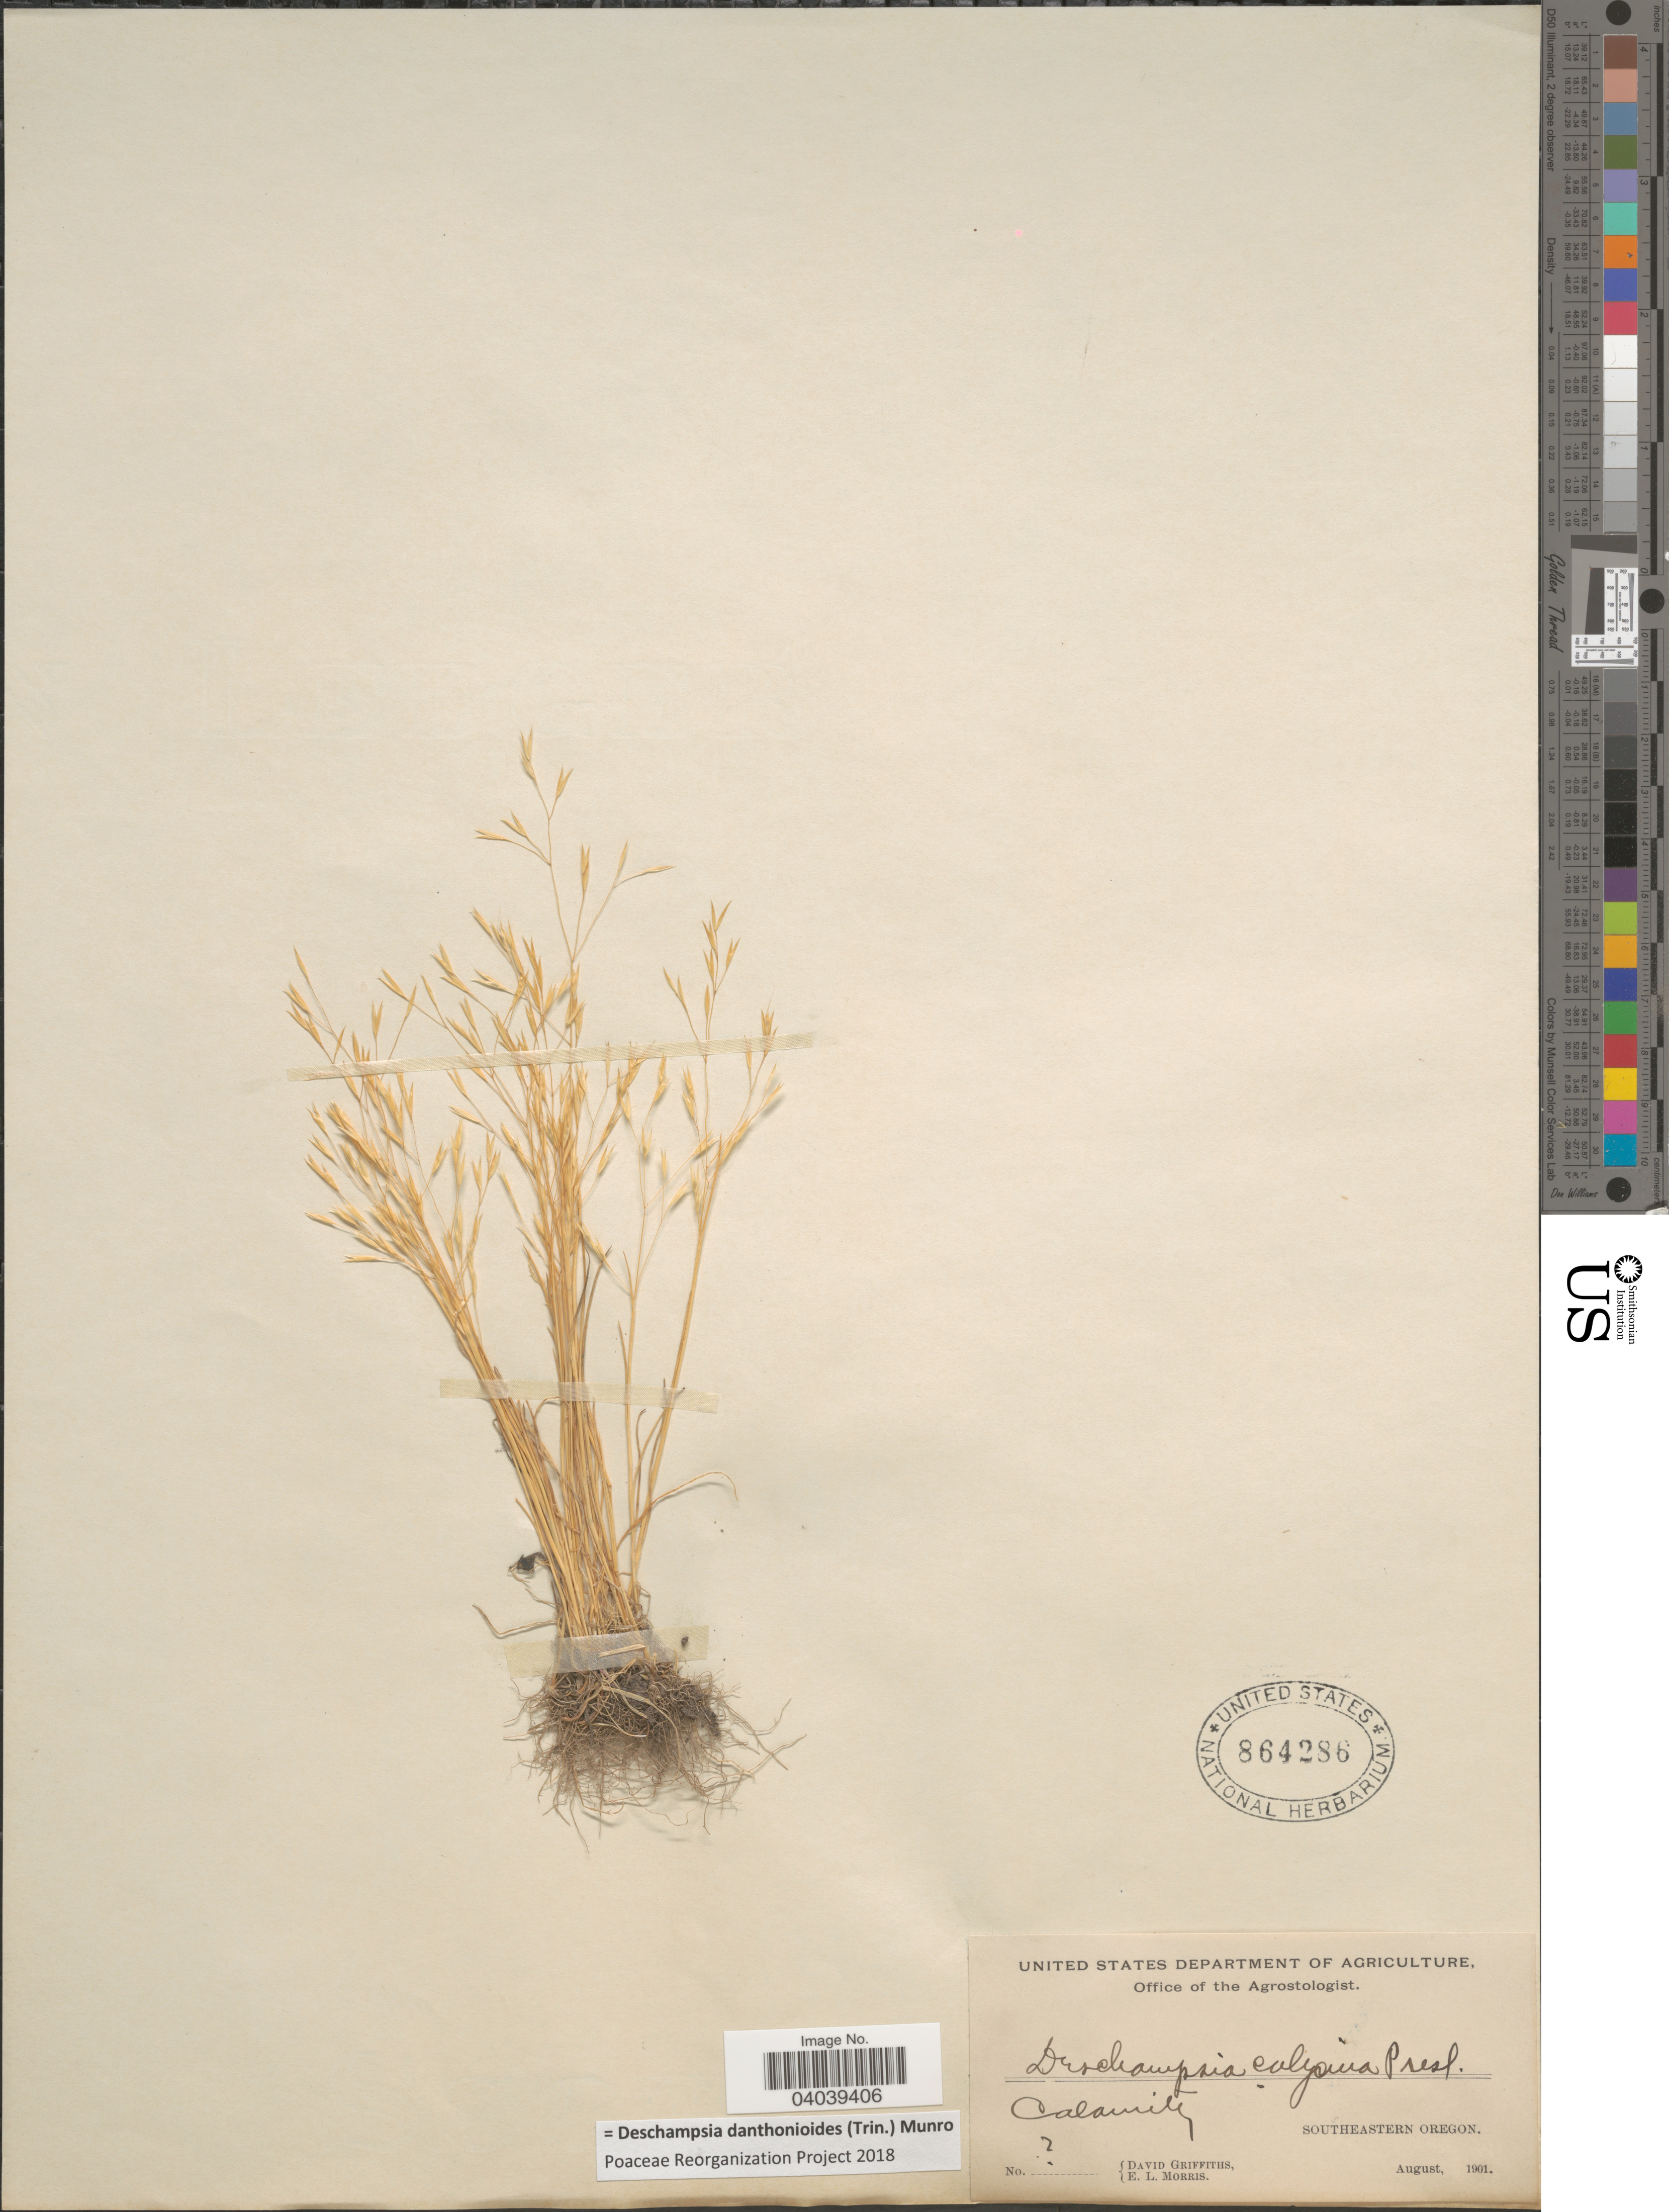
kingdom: Plantae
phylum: Tracheophyta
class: Liliopsida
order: Poales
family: Poaceae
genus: Deschampsia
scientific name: Deschampsia danthonioides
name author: (Trin.) Munro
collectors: D. Griffiths & E. Morris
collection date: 1901-08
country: United States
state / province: Oregon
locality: Calamity, Southeastern Oregon.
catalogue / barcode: US 864286